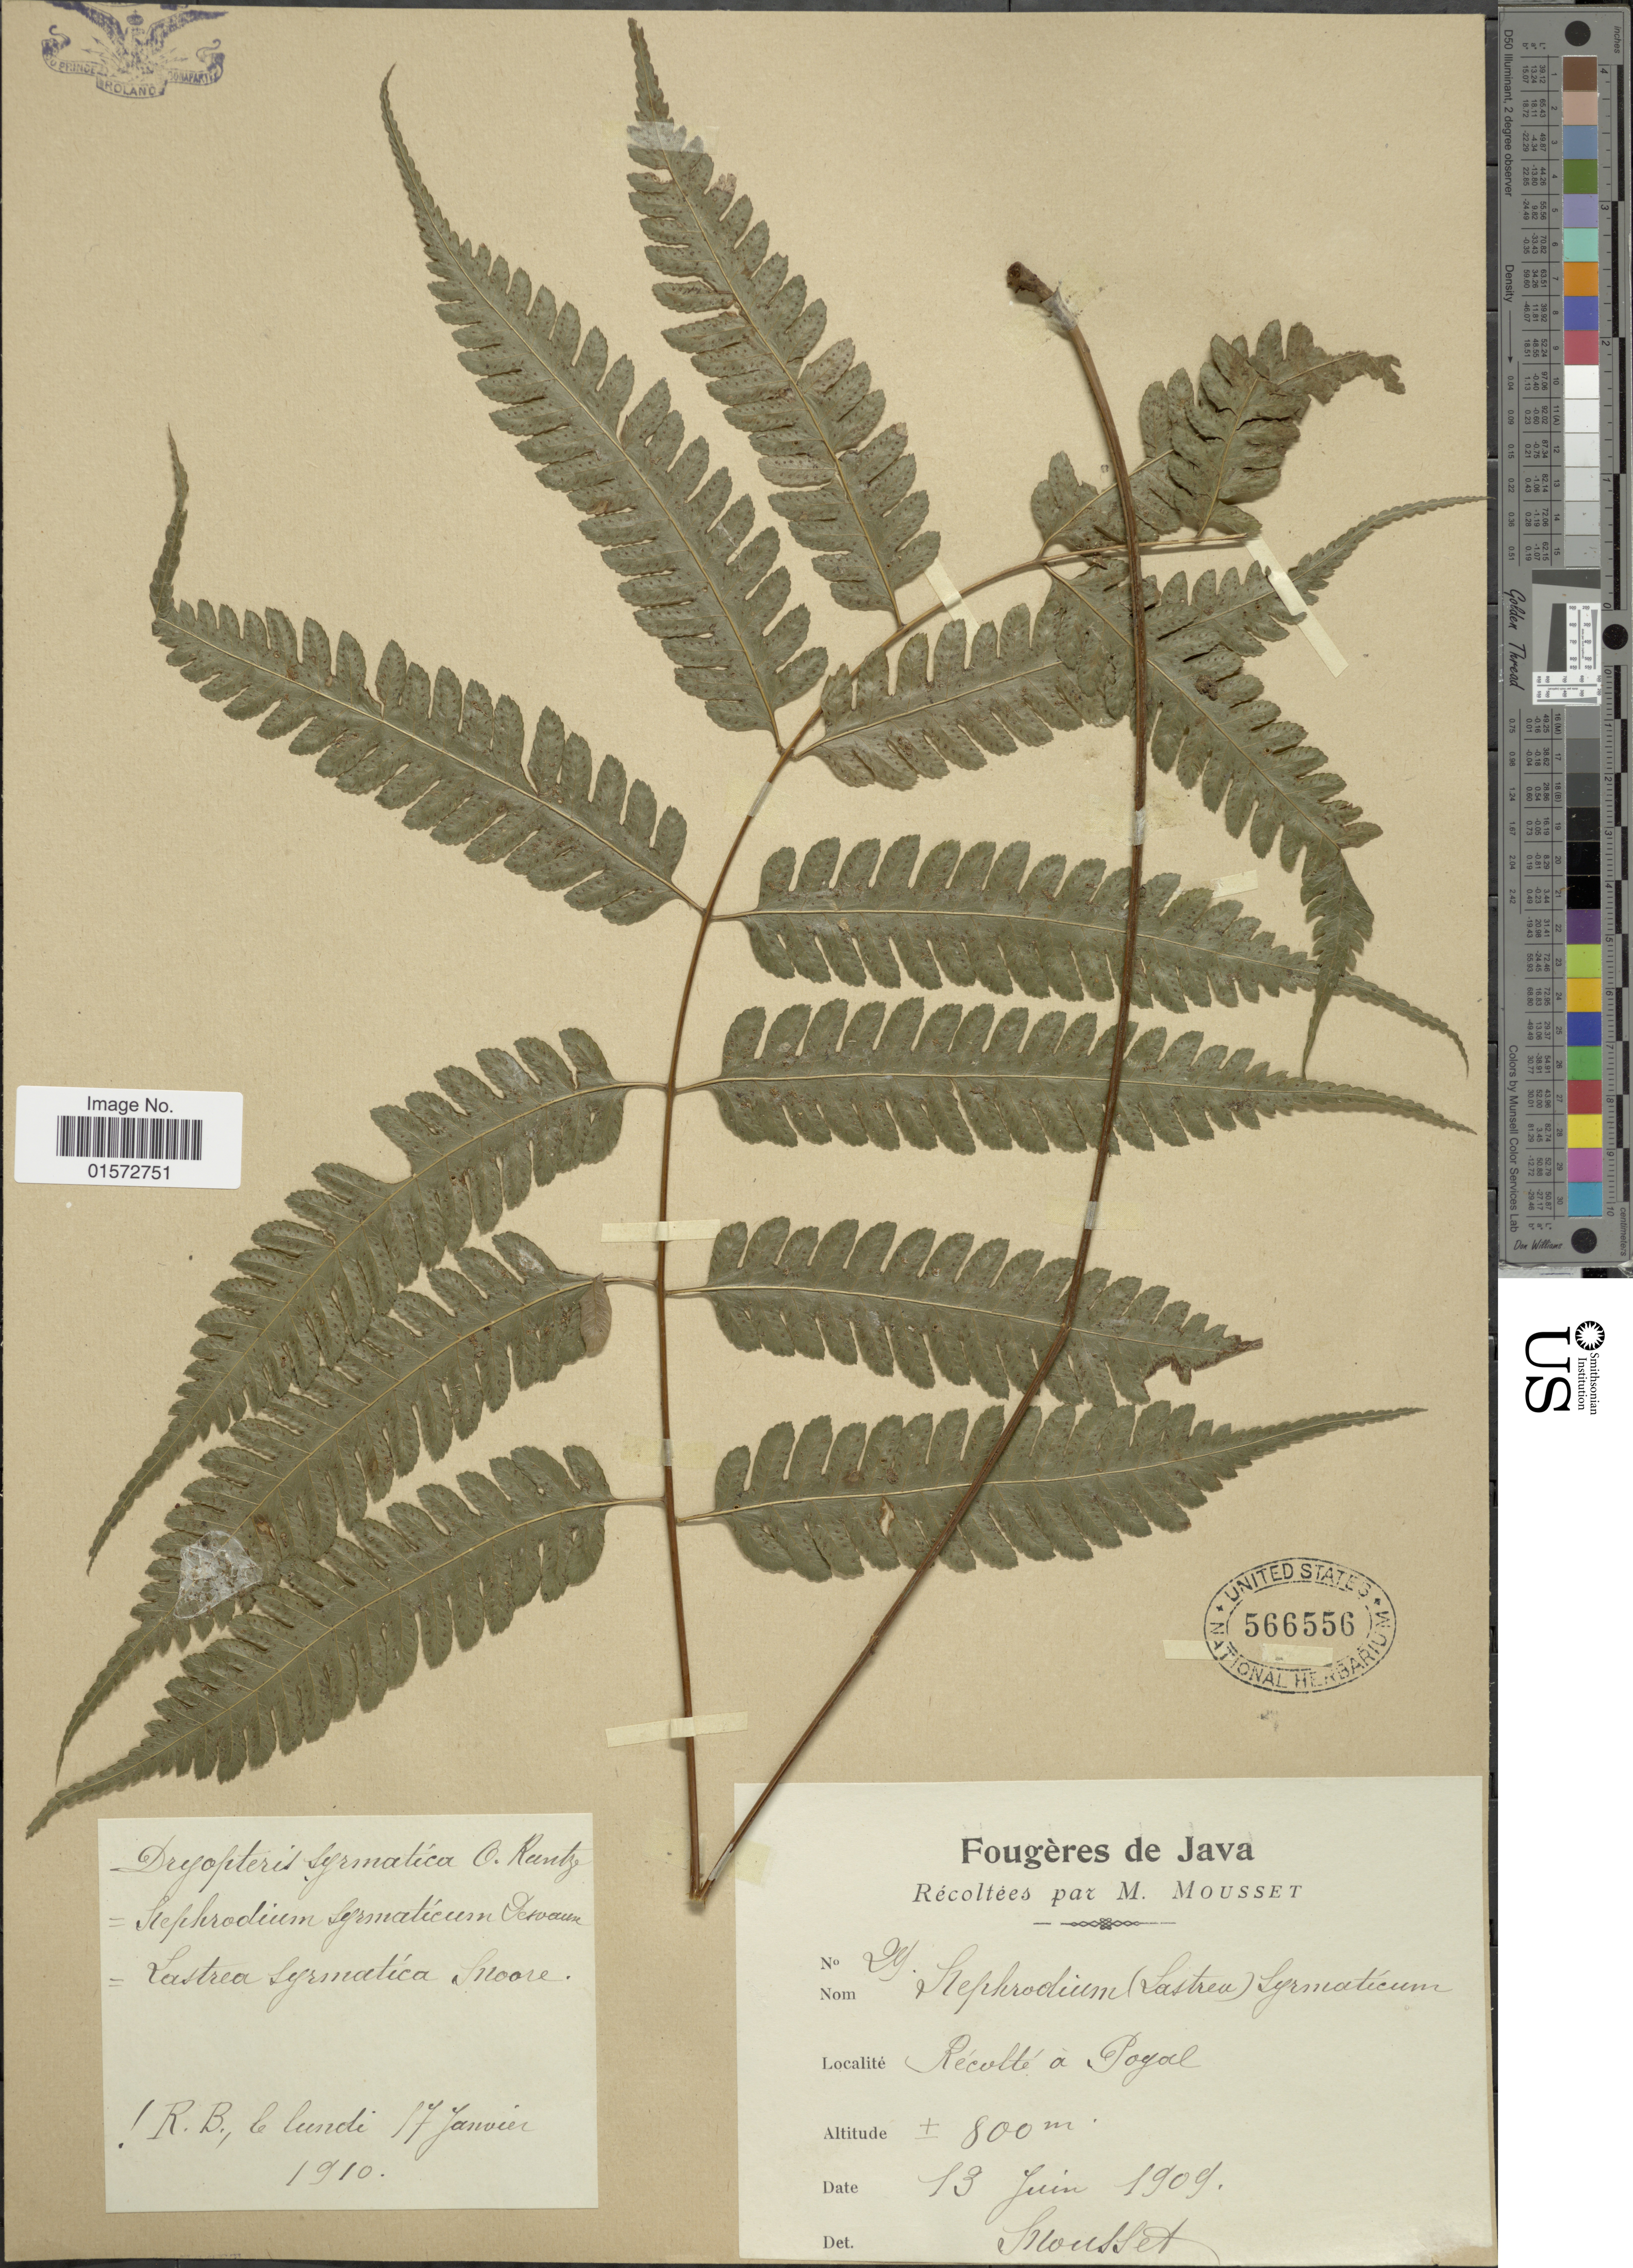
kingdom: Plantae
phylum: Tracheophyta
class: Polypodiopsida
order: Polypodiales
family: Tectariaceae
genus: Pteridrys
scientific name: Pteridrys syrmatica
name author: (Willd.) C. Chr. & Ching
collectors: M. Mousset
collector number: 29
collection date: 1909-06-13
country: Indonesia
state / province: Java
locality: Fourges de Java. Recolte a POgal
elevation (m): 800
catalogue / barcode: US 566556